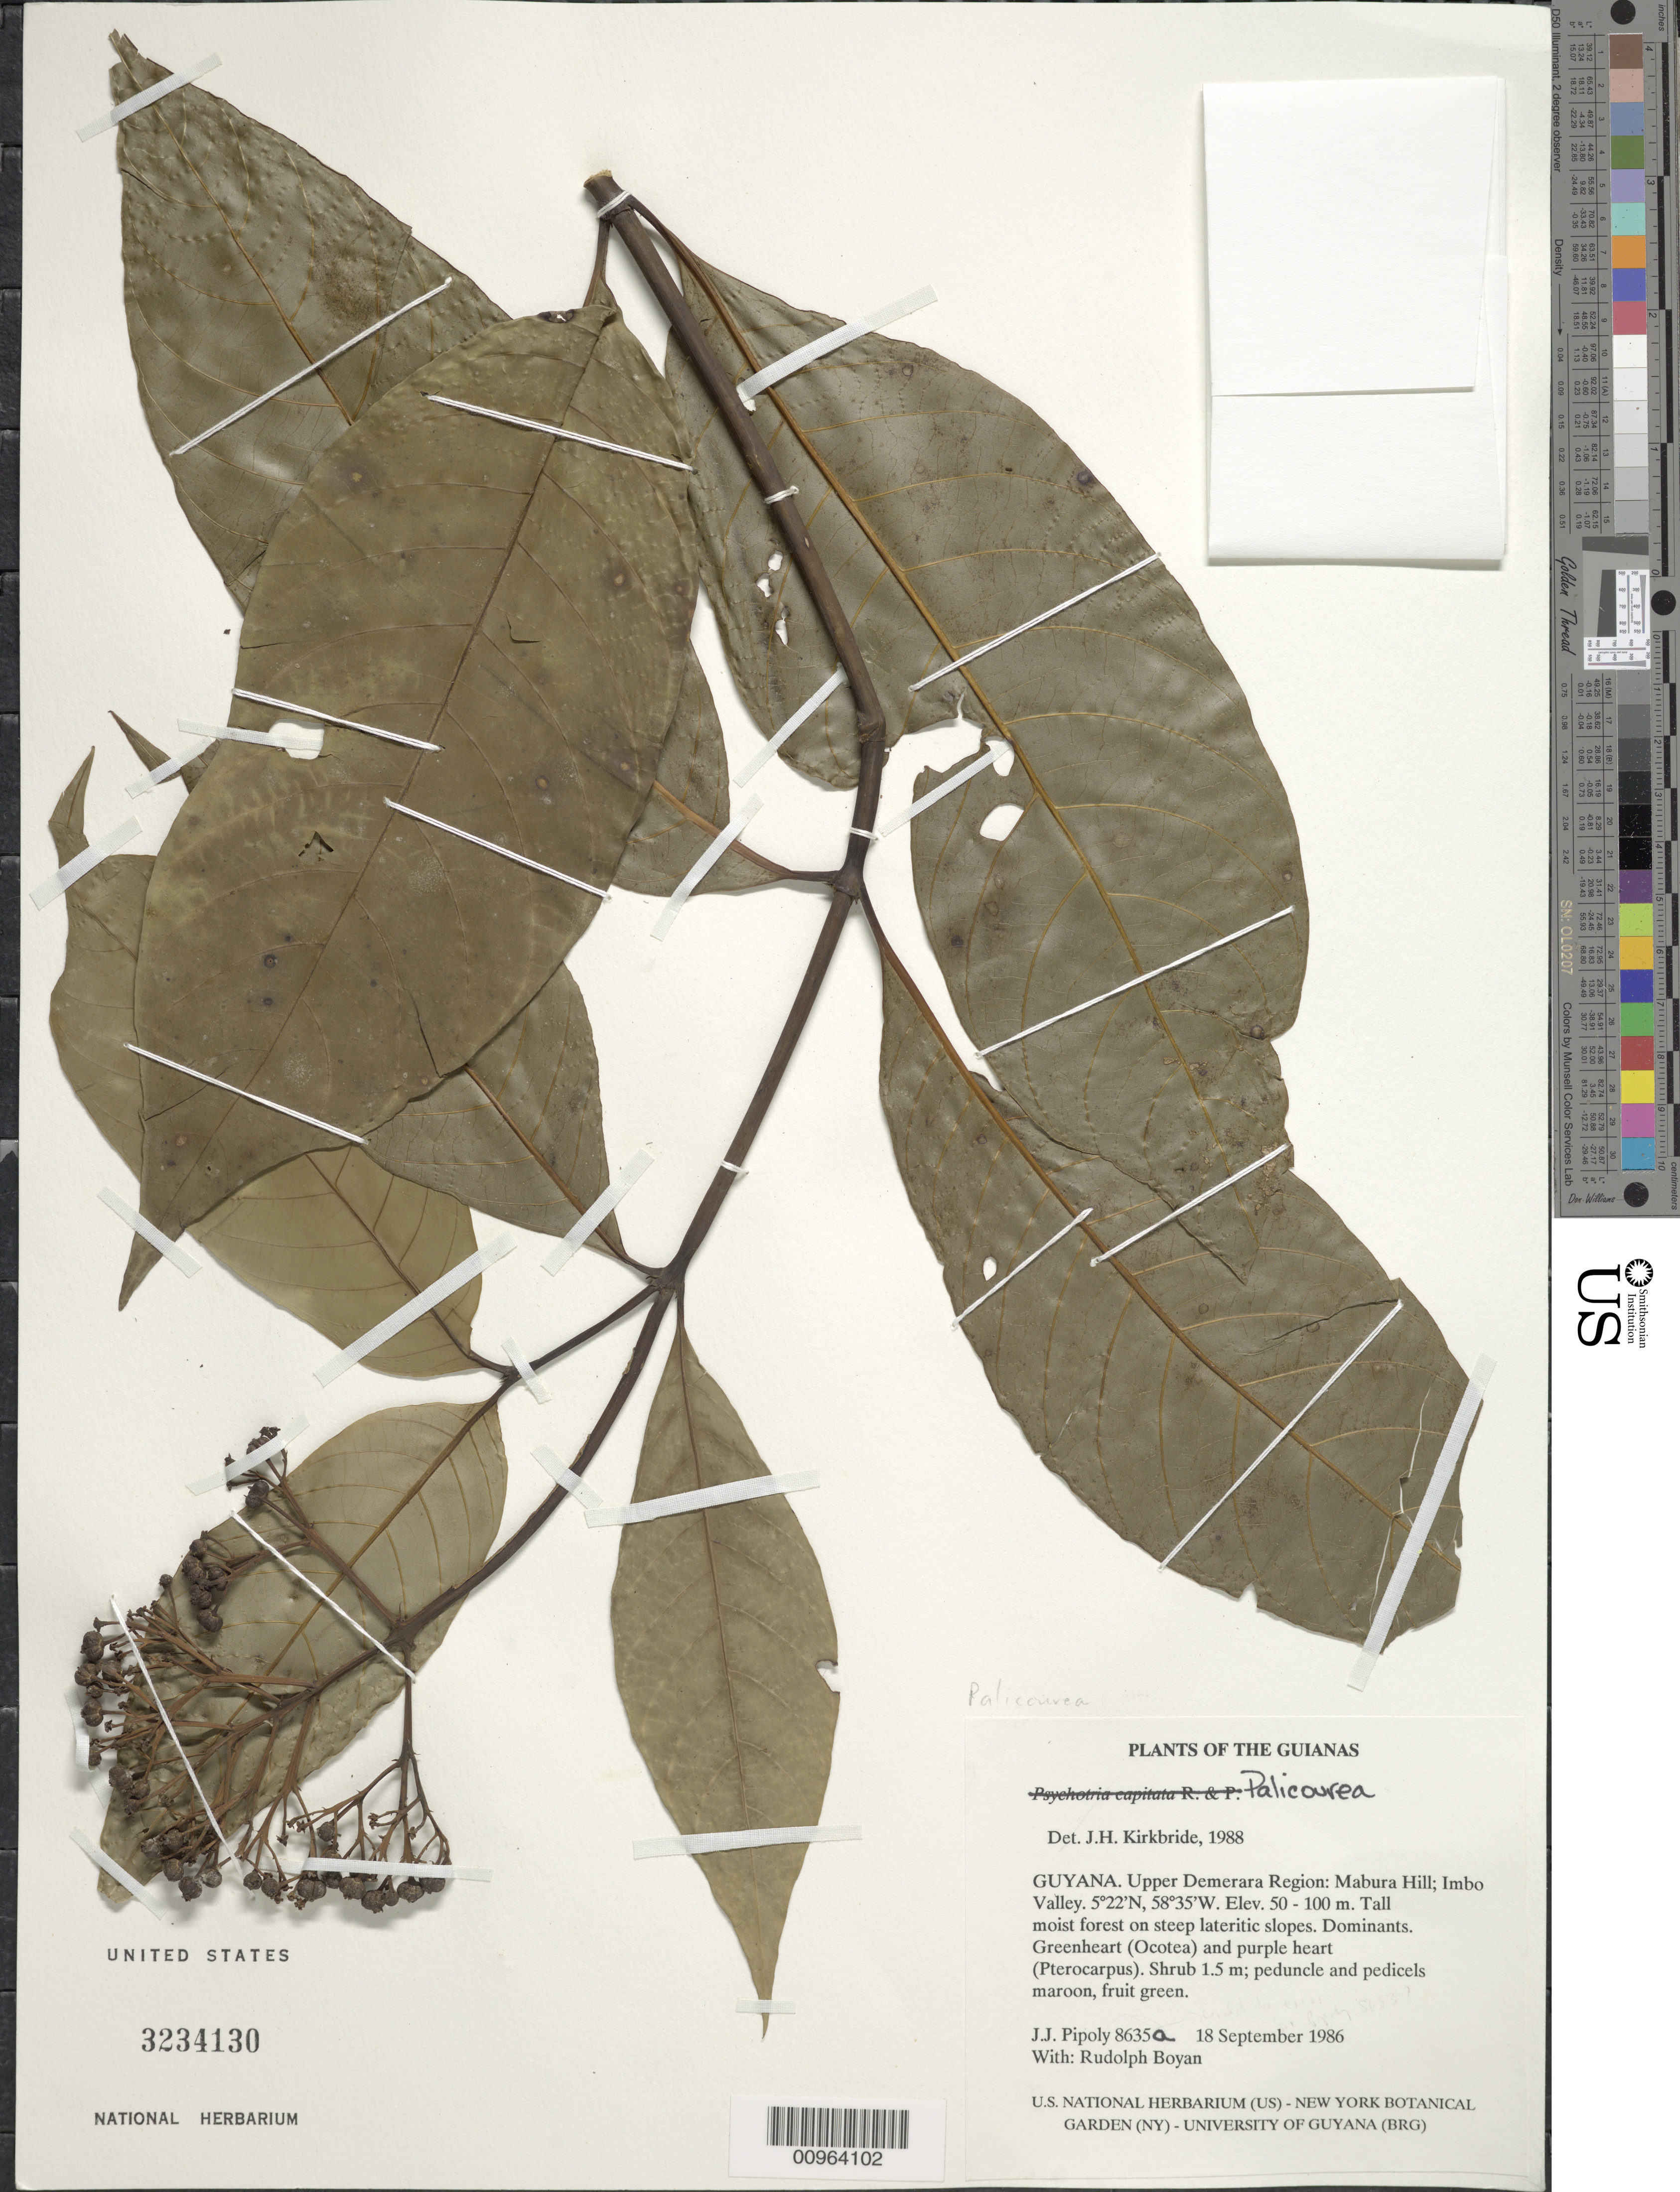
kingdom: Plantae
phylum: Tracheophyta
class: Magnoliopsida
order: Gentianales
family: Rubiaceae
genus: Palicourea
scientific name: Palicourea sp.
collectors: J. J. Pipoly & R. Boyan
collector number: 8635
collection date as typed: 18 September 1986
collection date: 1986-09-18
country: Guyana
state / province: U. Demerara-Berbice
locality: Mabura Hill; Imbo Valley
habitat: Tall moist forest on steep lateritic slopes. Dominants. Greenheart (Ocotea) and purple heart (Pterocarpus)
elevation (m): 50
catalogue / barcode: US 3234130